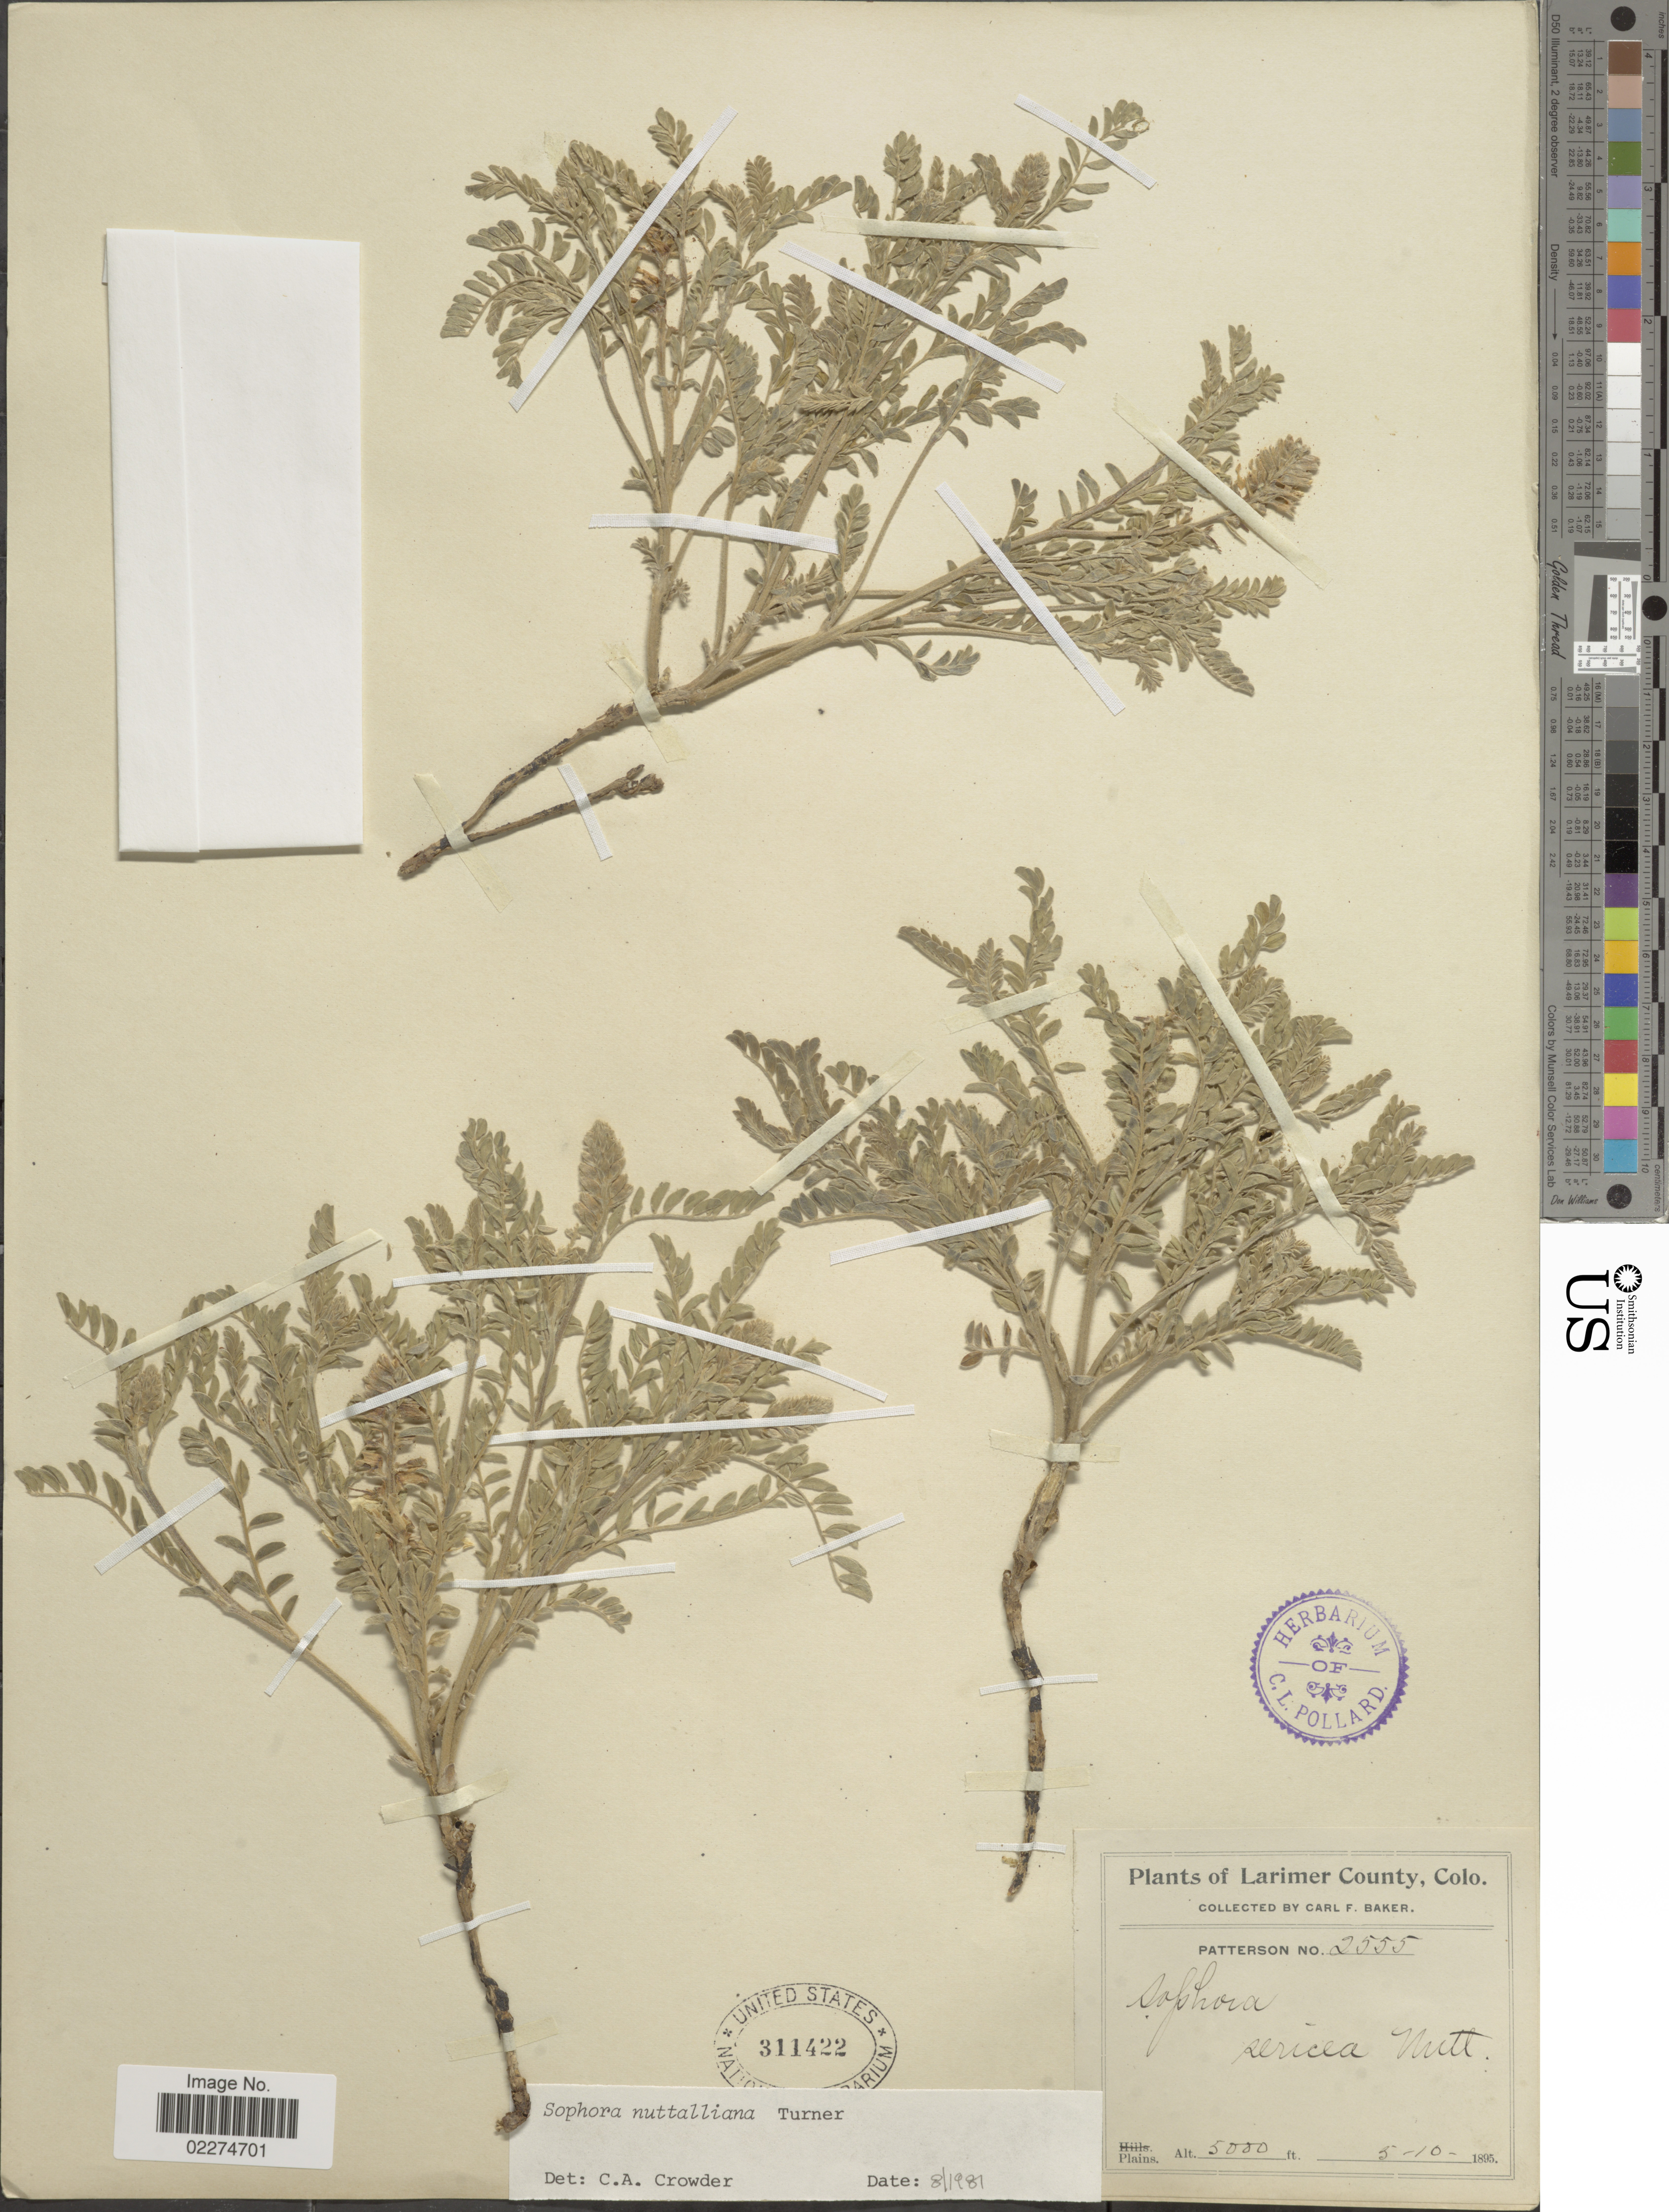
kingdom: Plantae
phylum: Tracheophyta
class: Magnoliopsida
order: Fabales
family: Fabaceae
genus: Sophora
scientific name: Sophora nuttalliana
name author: B.L. Turner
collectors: C. F. Baker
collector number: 2555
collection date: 1895-05-10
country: United States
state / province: Colorado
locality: Larimer County, Colo., Patterson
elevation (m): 1524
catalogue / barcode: US 311422